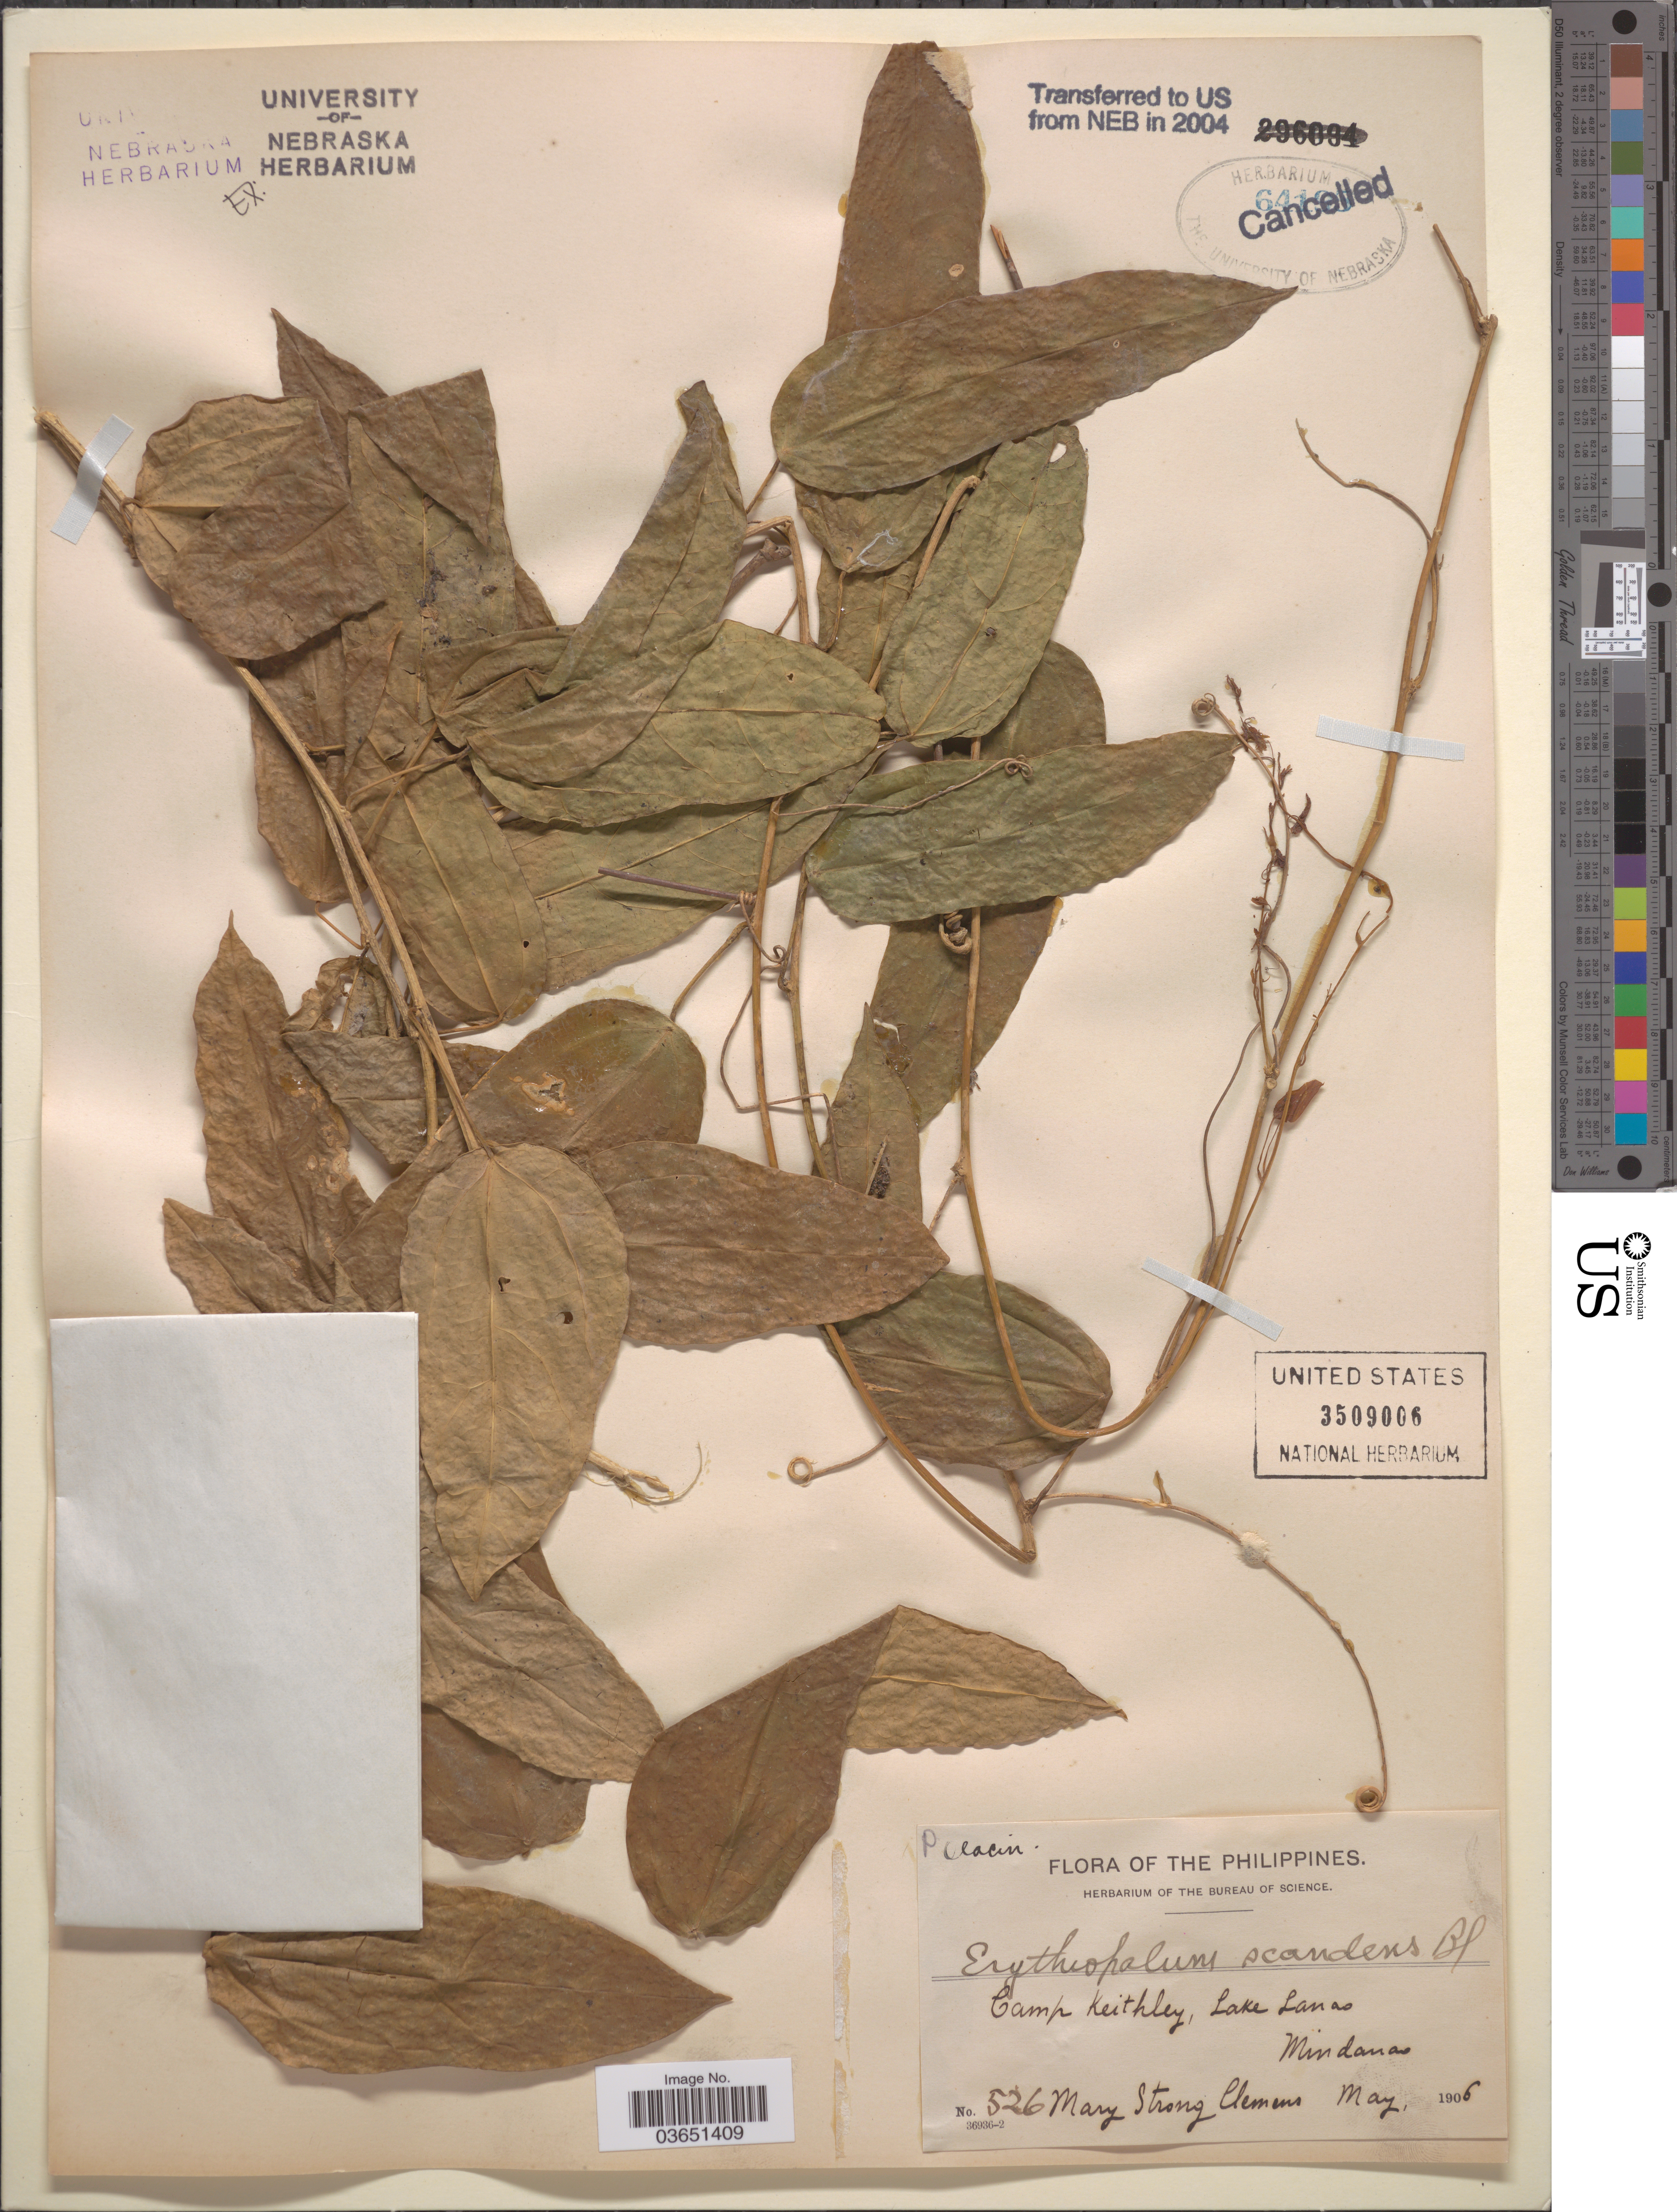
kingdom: Plantae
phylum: Tracheophyta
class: Magnoliopsida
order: Santalales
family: Erythropalaceae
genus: Erythropalum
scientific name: Erythropalum scandens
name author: Blume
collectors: M. S. Clemens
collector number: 526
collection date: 1906-05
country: Philippines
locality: Camp Keithley, Lake Lanao. Mindanao.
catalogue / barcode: US 3509006